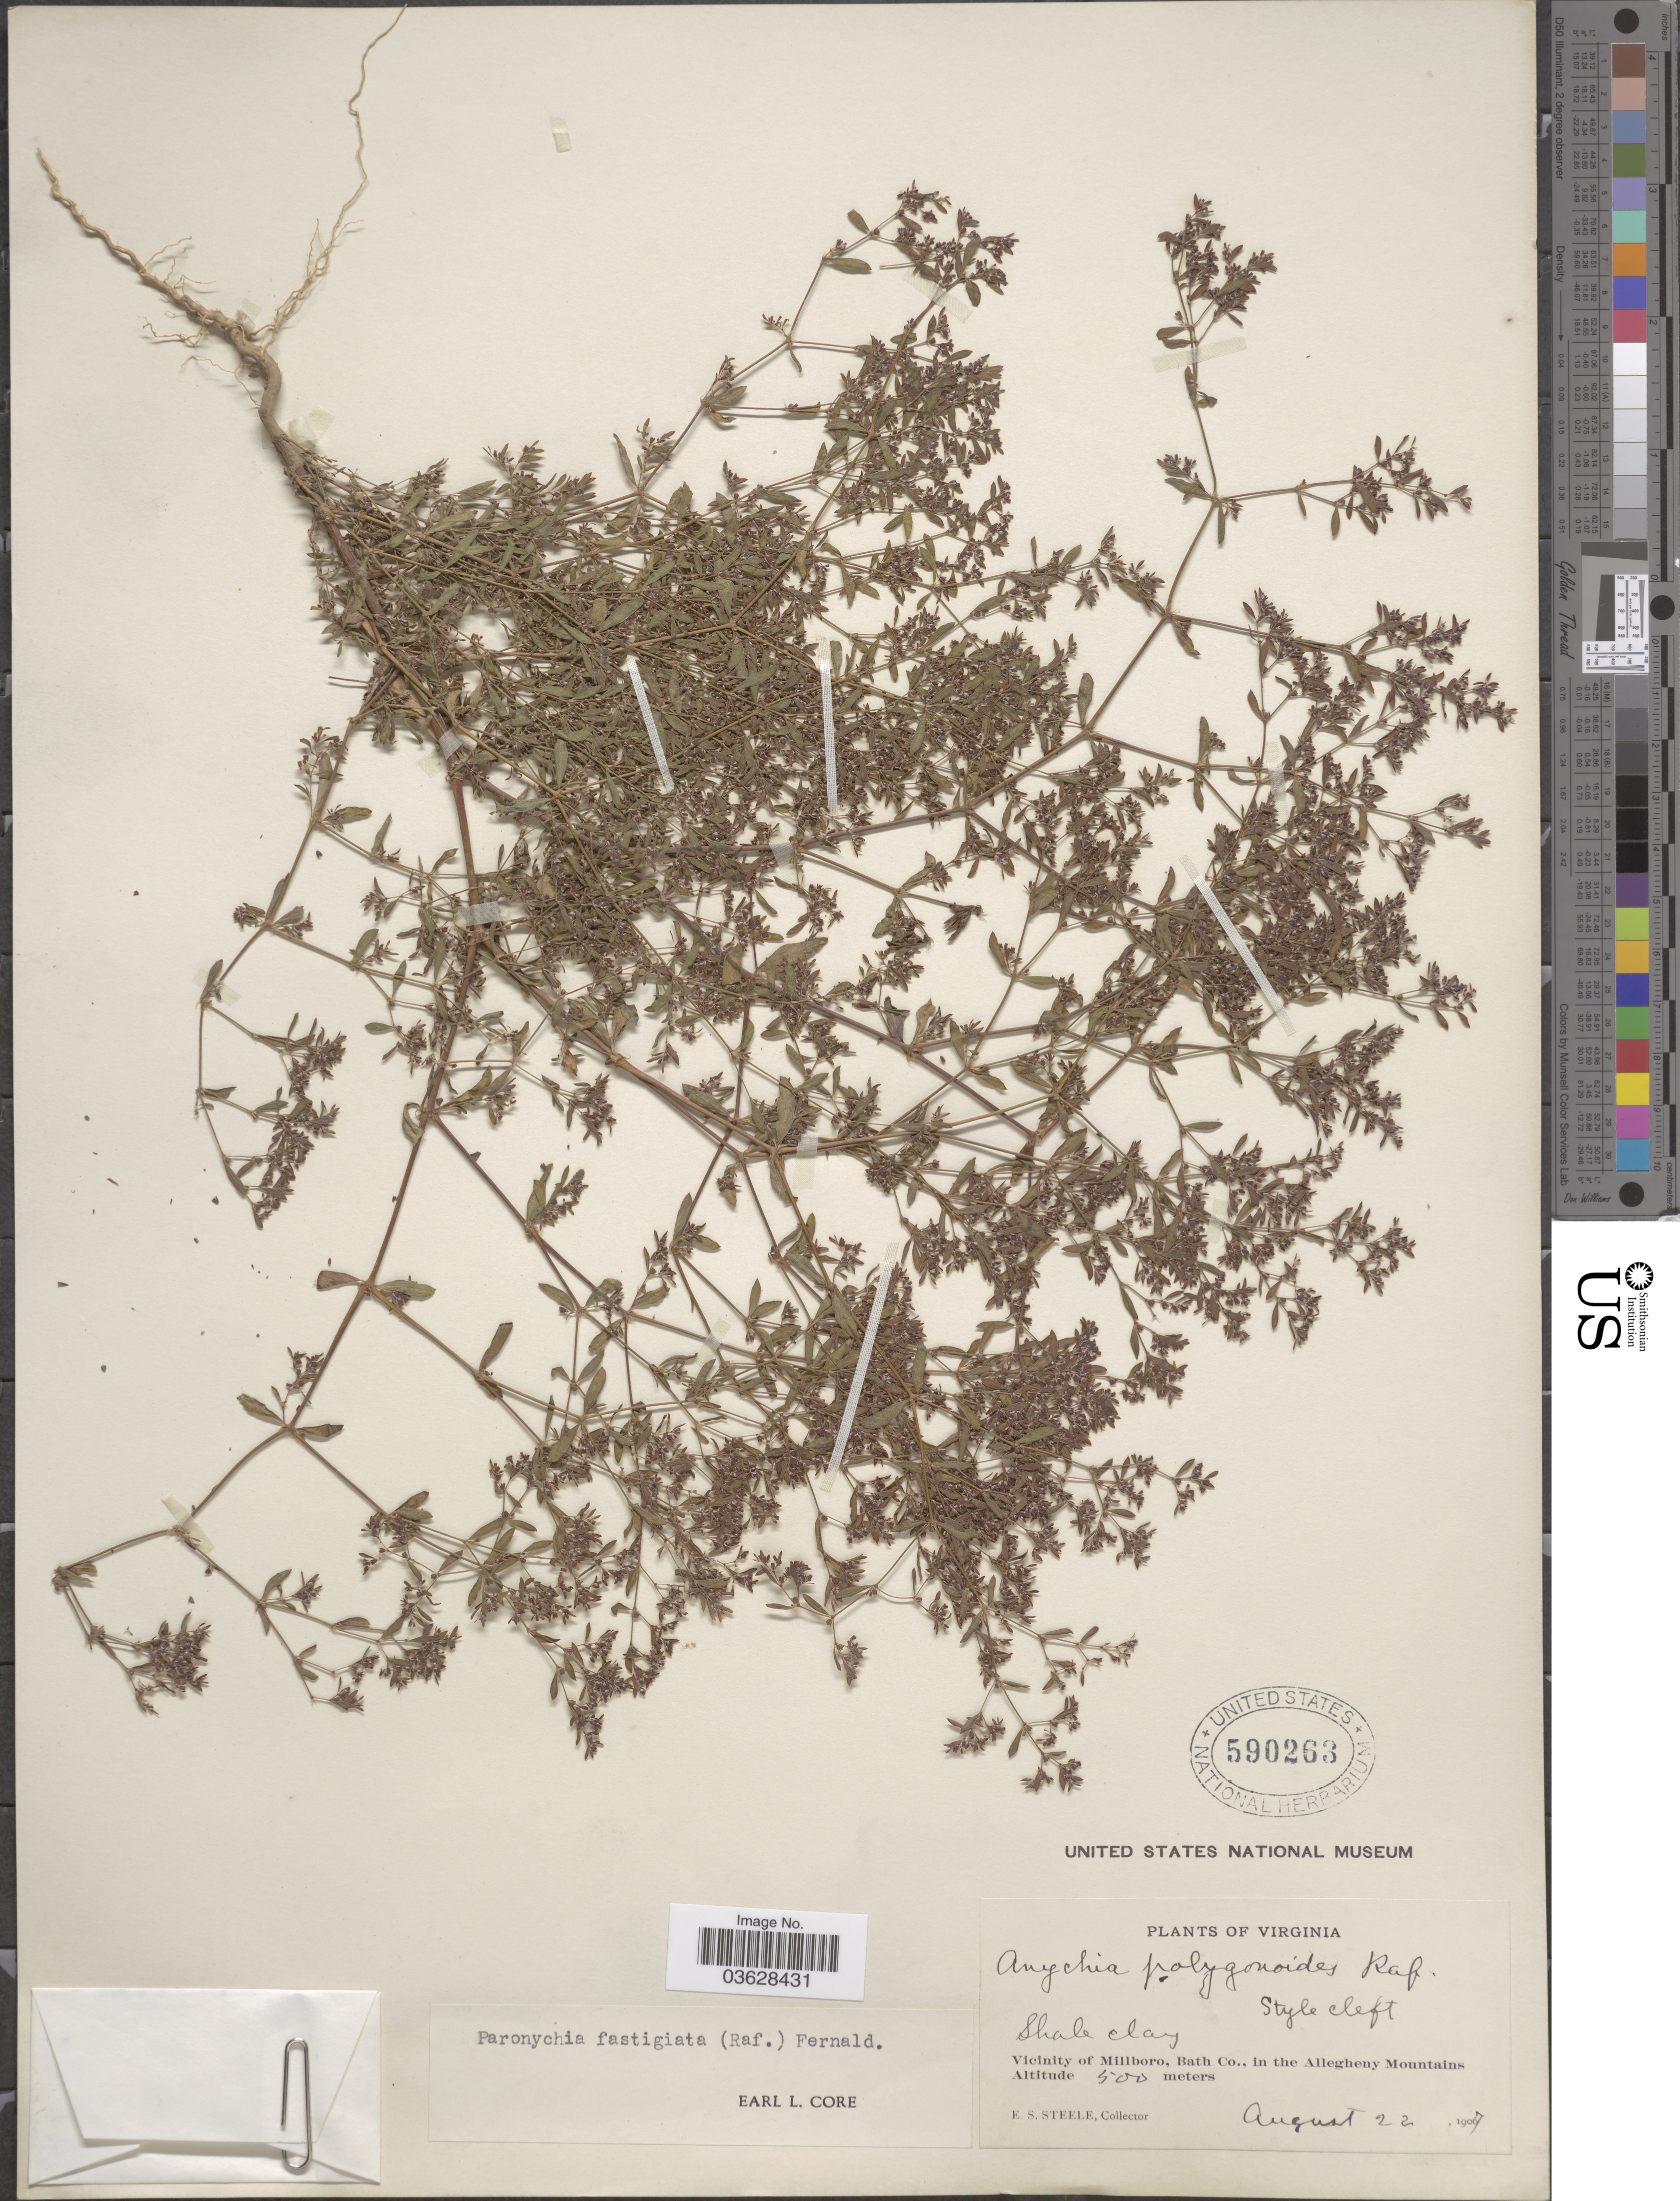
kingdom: Plantae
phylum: Tracheophyta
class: Magnoliopsida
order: Caryophyllales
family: Caryophyllaceae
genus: Paronychia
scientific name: Paronychia fastigiata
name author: (Raf.) Fernald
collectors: E. Steele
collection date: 1907-08-22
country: United States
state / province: Virginia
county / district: Bath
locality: Vicinity of Millboro, Bath Co., in the Allegheny Mountains.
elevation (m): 500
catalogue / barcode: US 590263